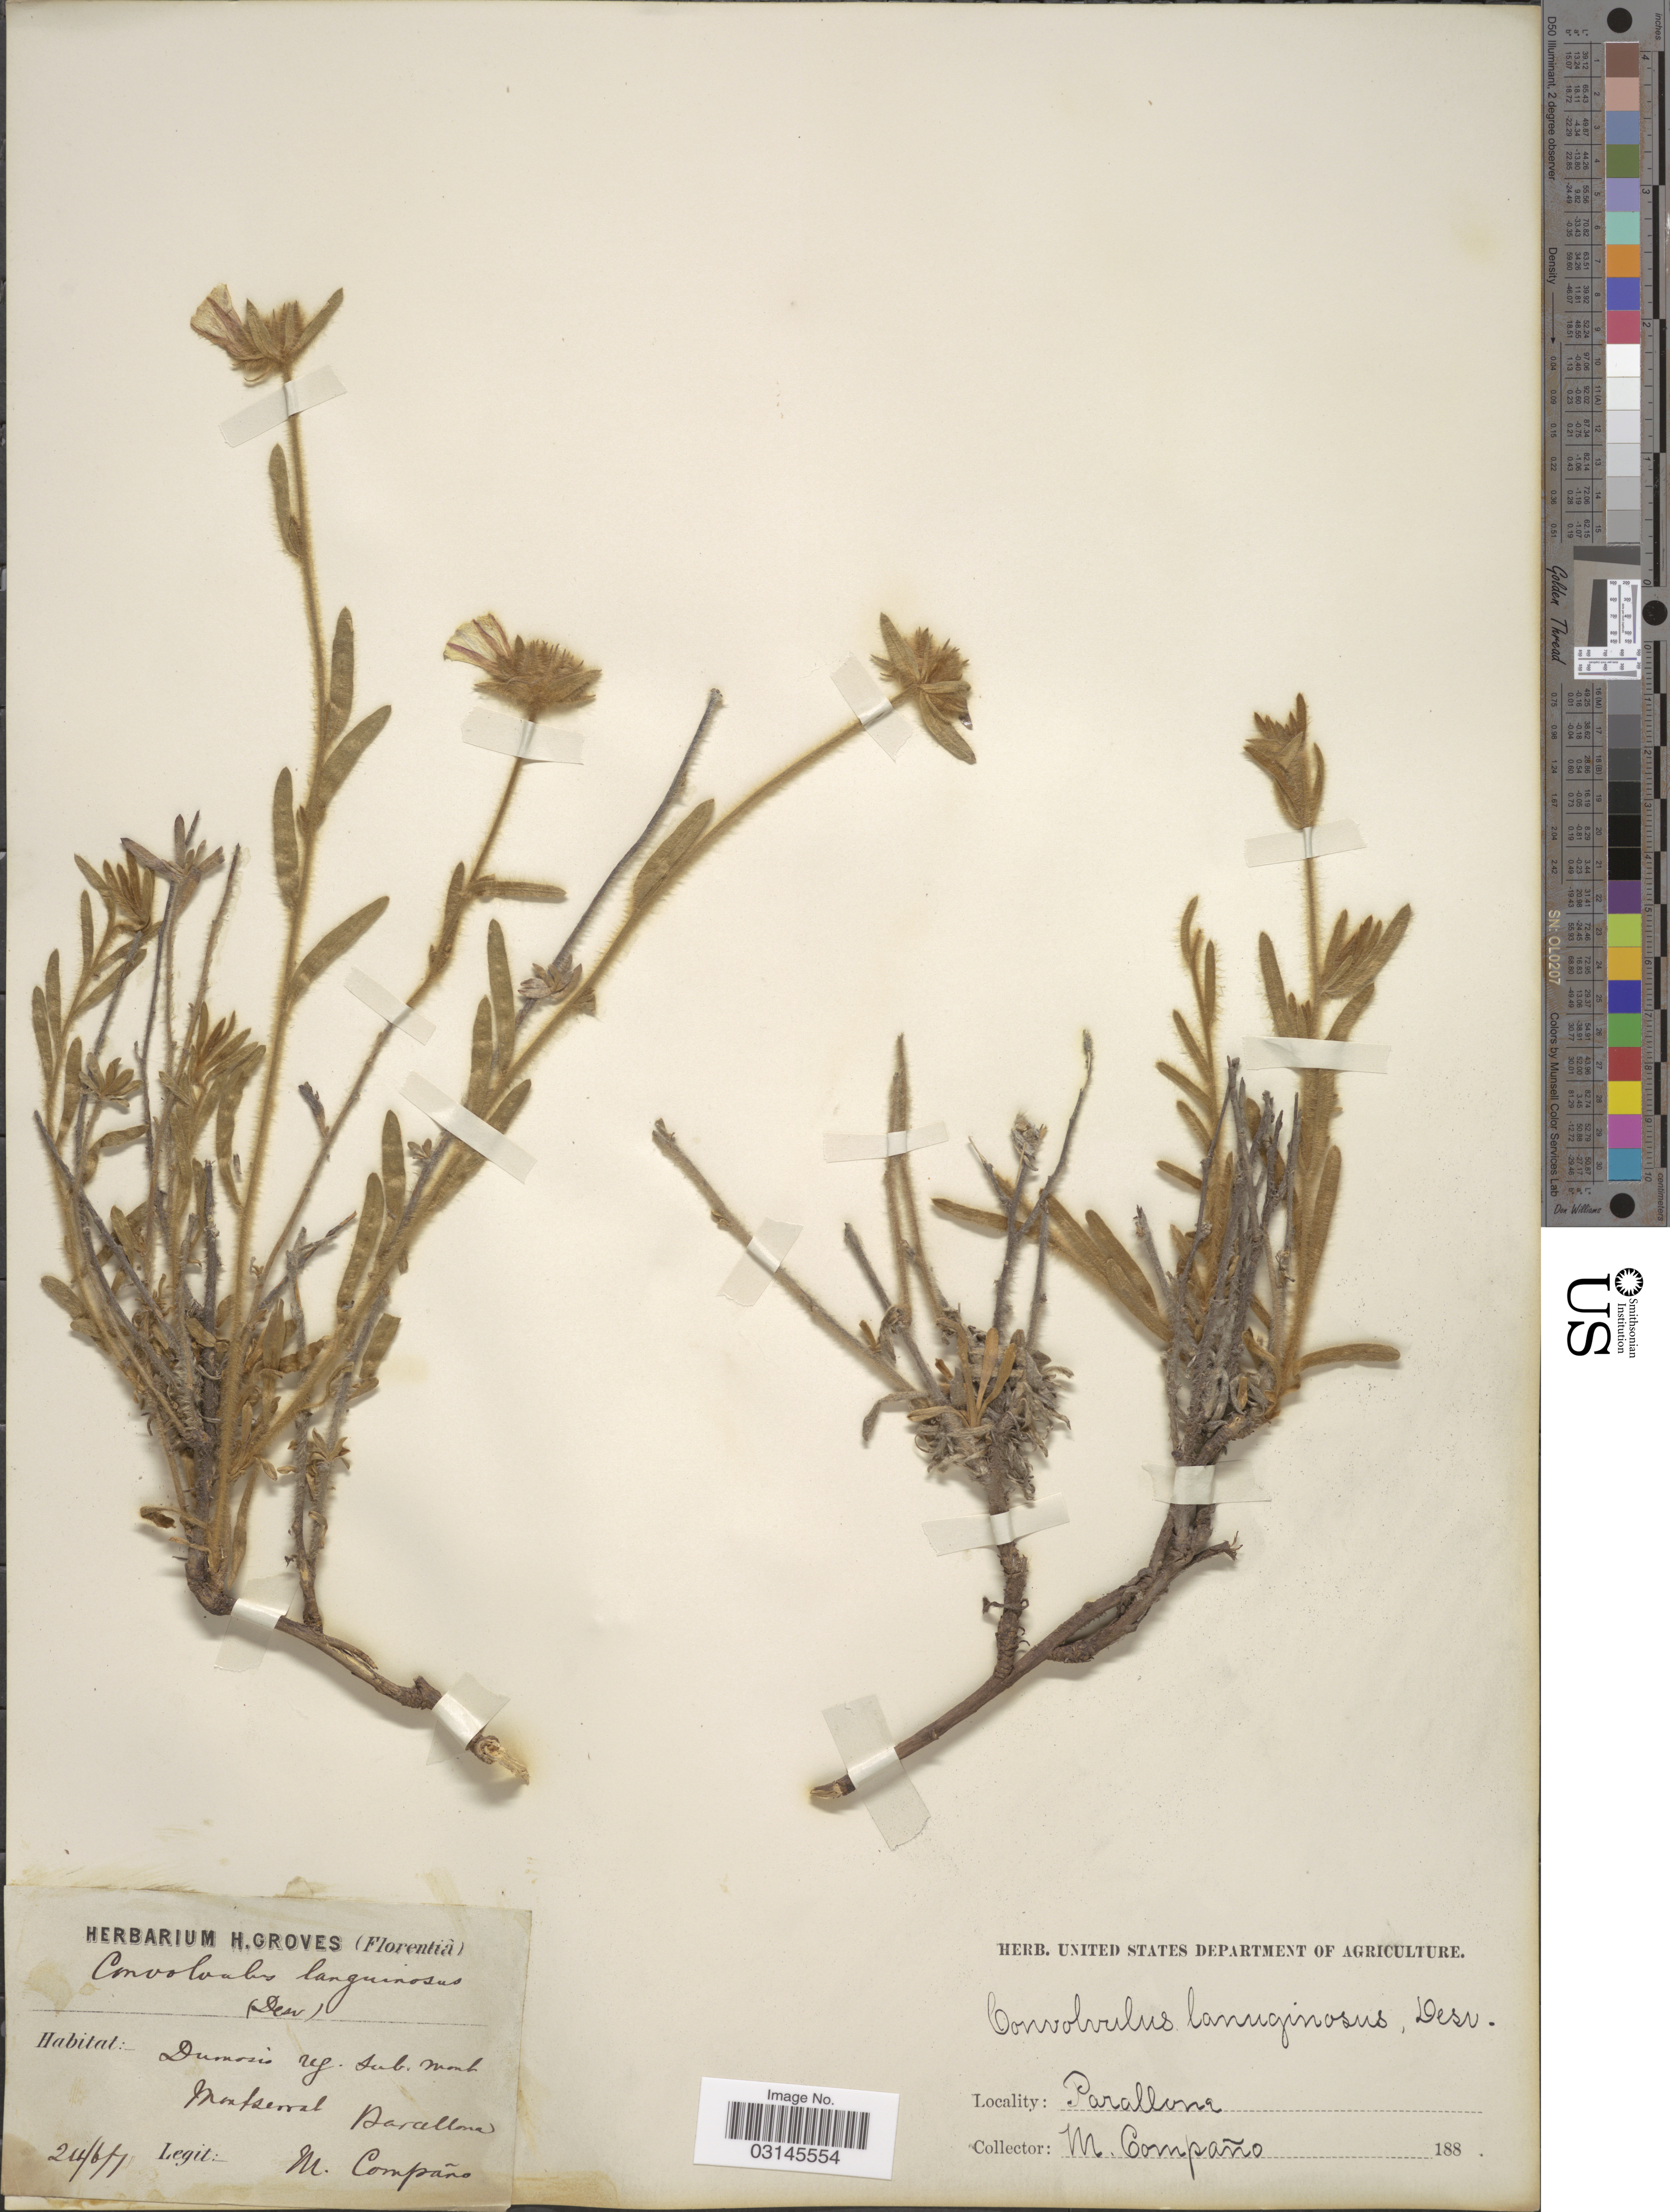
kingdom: Plantae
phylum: Tracheophyta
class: Magnoliopsida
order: Solanales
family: Convolvulaceae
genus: Convolvulus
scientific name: Convolvulus lanuginosus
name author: Desr.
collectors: M. Compaño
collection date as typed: Transcribed d/m/y: 24/6/7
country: Spain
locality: Montserrat Barcellona.